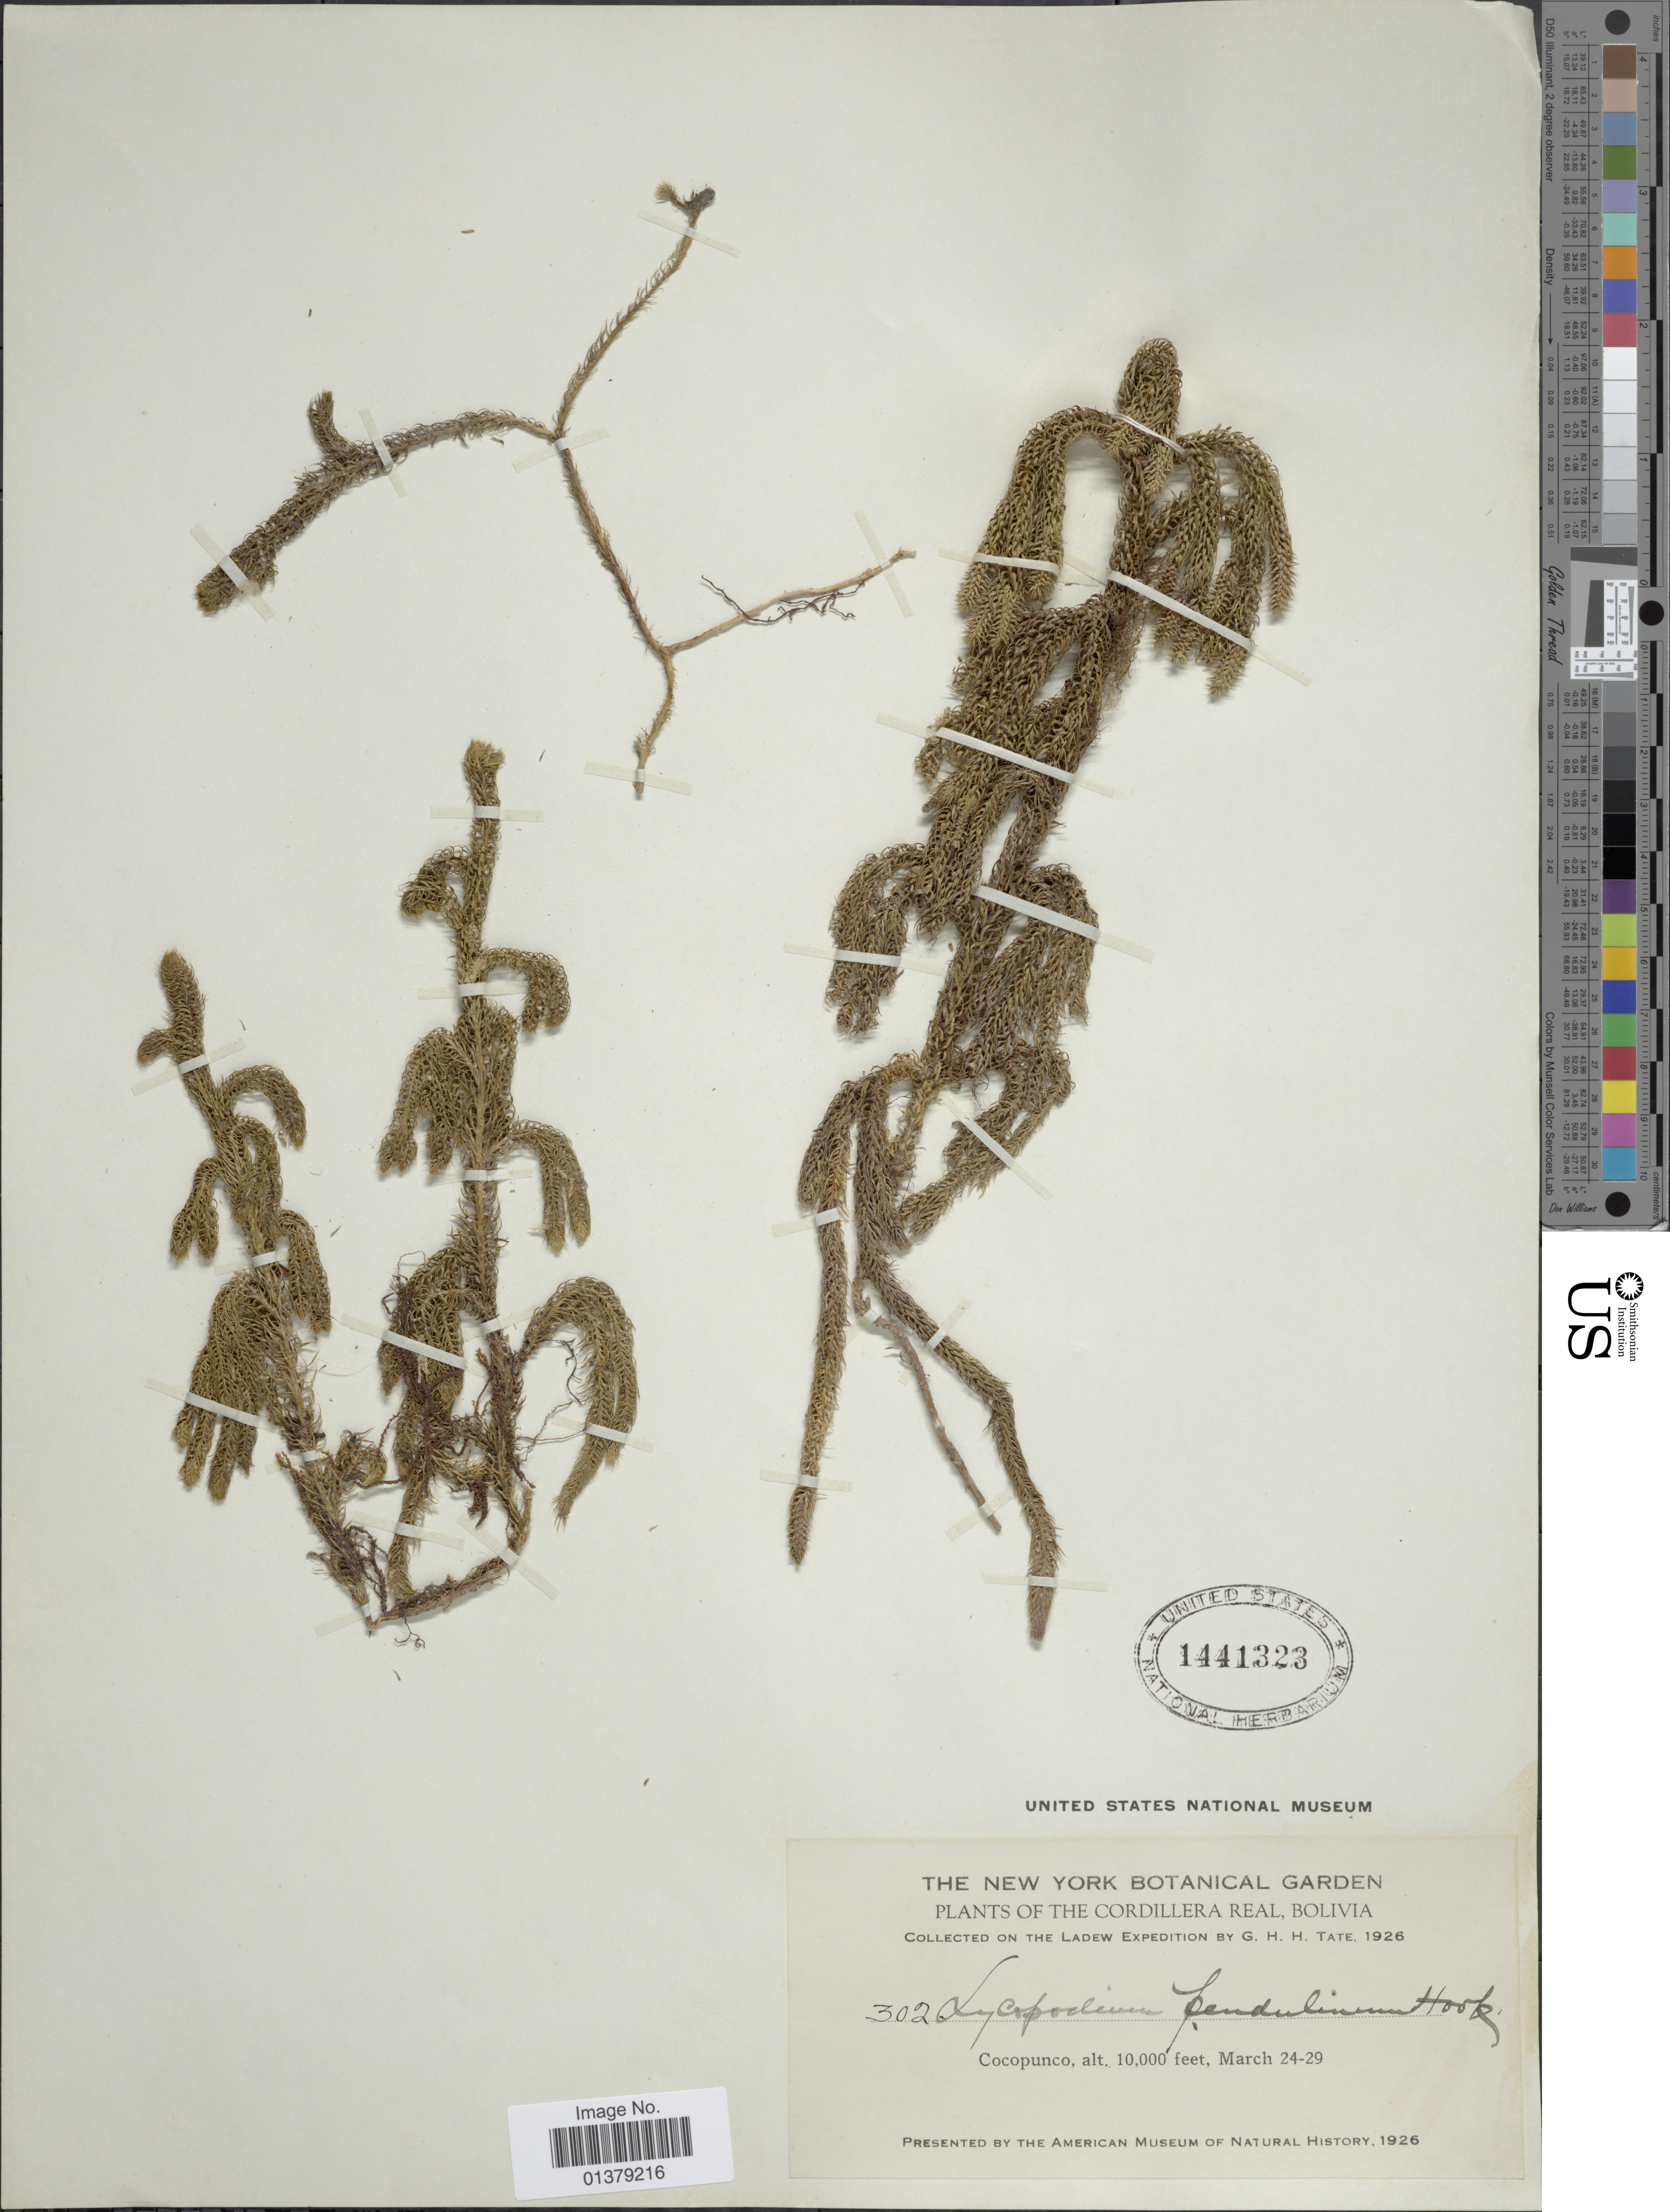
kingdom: Plantae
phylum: Tracheophyta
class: Lycopodiopsida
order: Lycopodiales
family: Lycopodiaceae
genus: Palhinhaea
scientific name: Palhinhaea pendulina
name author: (Hook.) Holub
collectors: G. Tate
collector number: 302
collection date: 1926-03-24/1926-03-29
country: Bolivia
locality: Cordillera Real, Cocopunco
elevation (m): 3048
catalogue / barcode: US 1441323